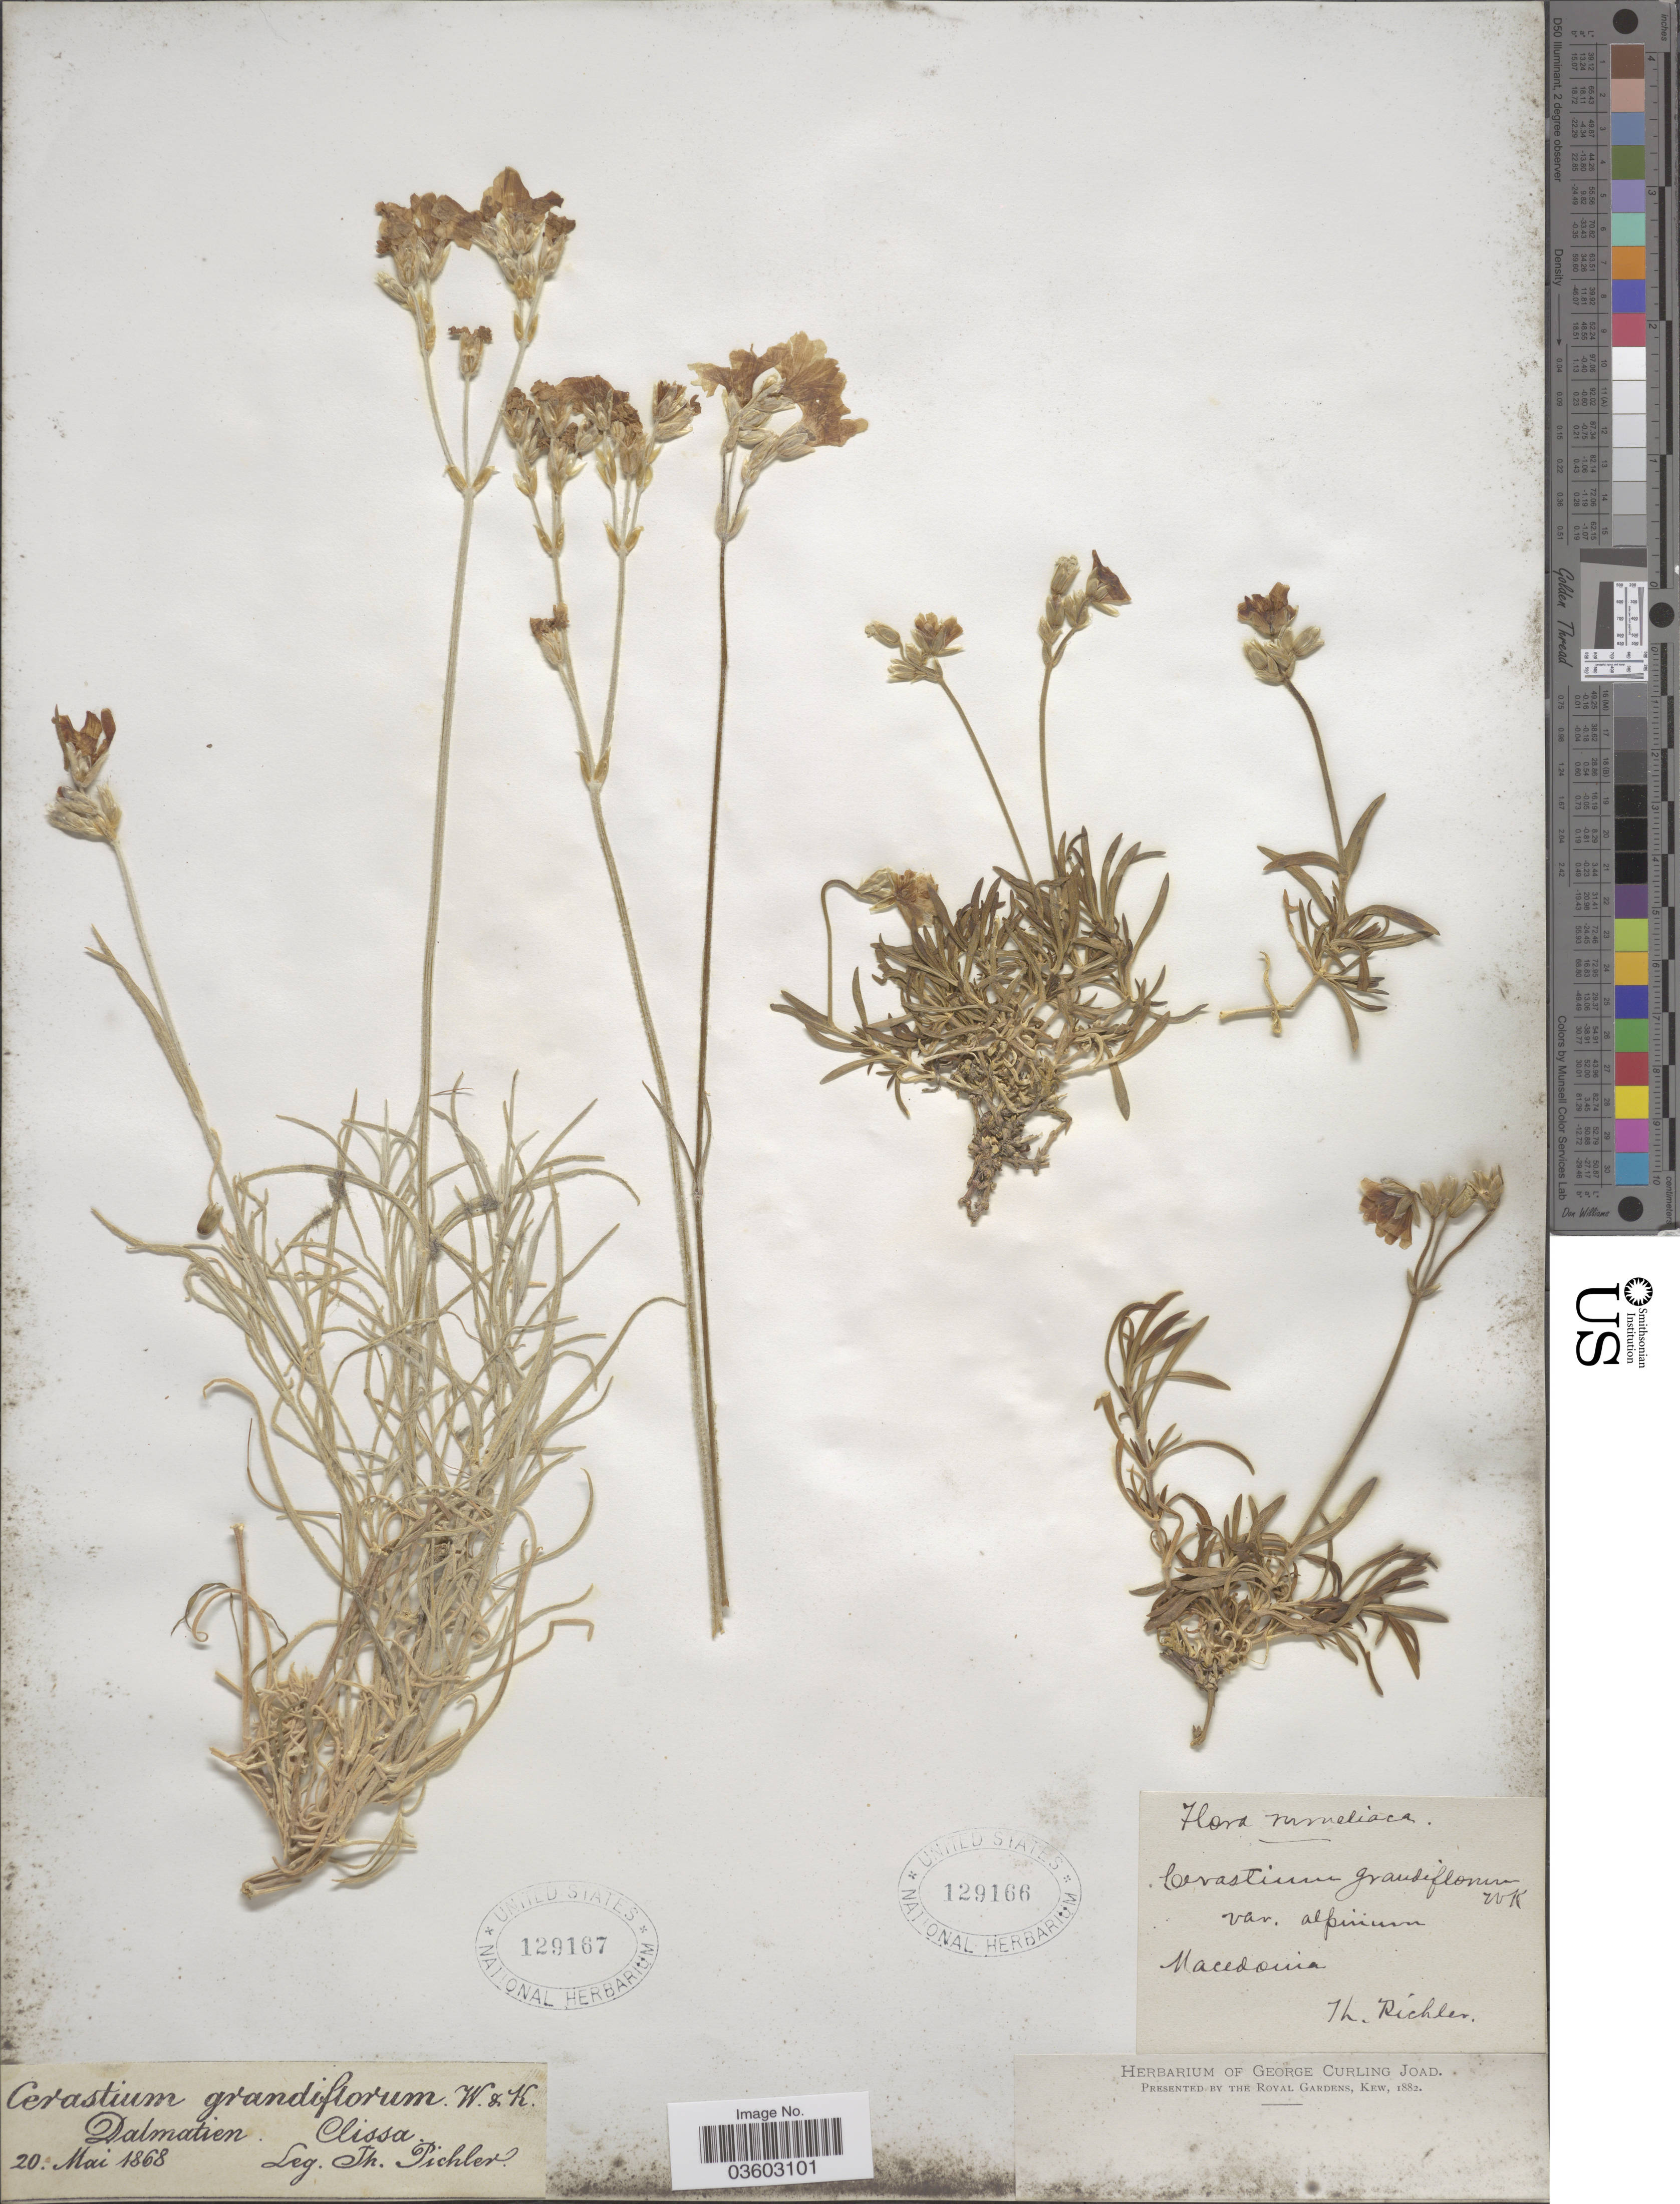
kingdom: Plantae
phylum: Tracheophyta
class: Magnoliopsida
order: Caryophyllales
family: Caryophyllaceae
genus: Cerastium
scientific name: Cerastium grandiflorum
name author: Waldst. & Kit.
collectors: T. Pichler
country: North Macedonia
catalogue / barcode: US 129166-2